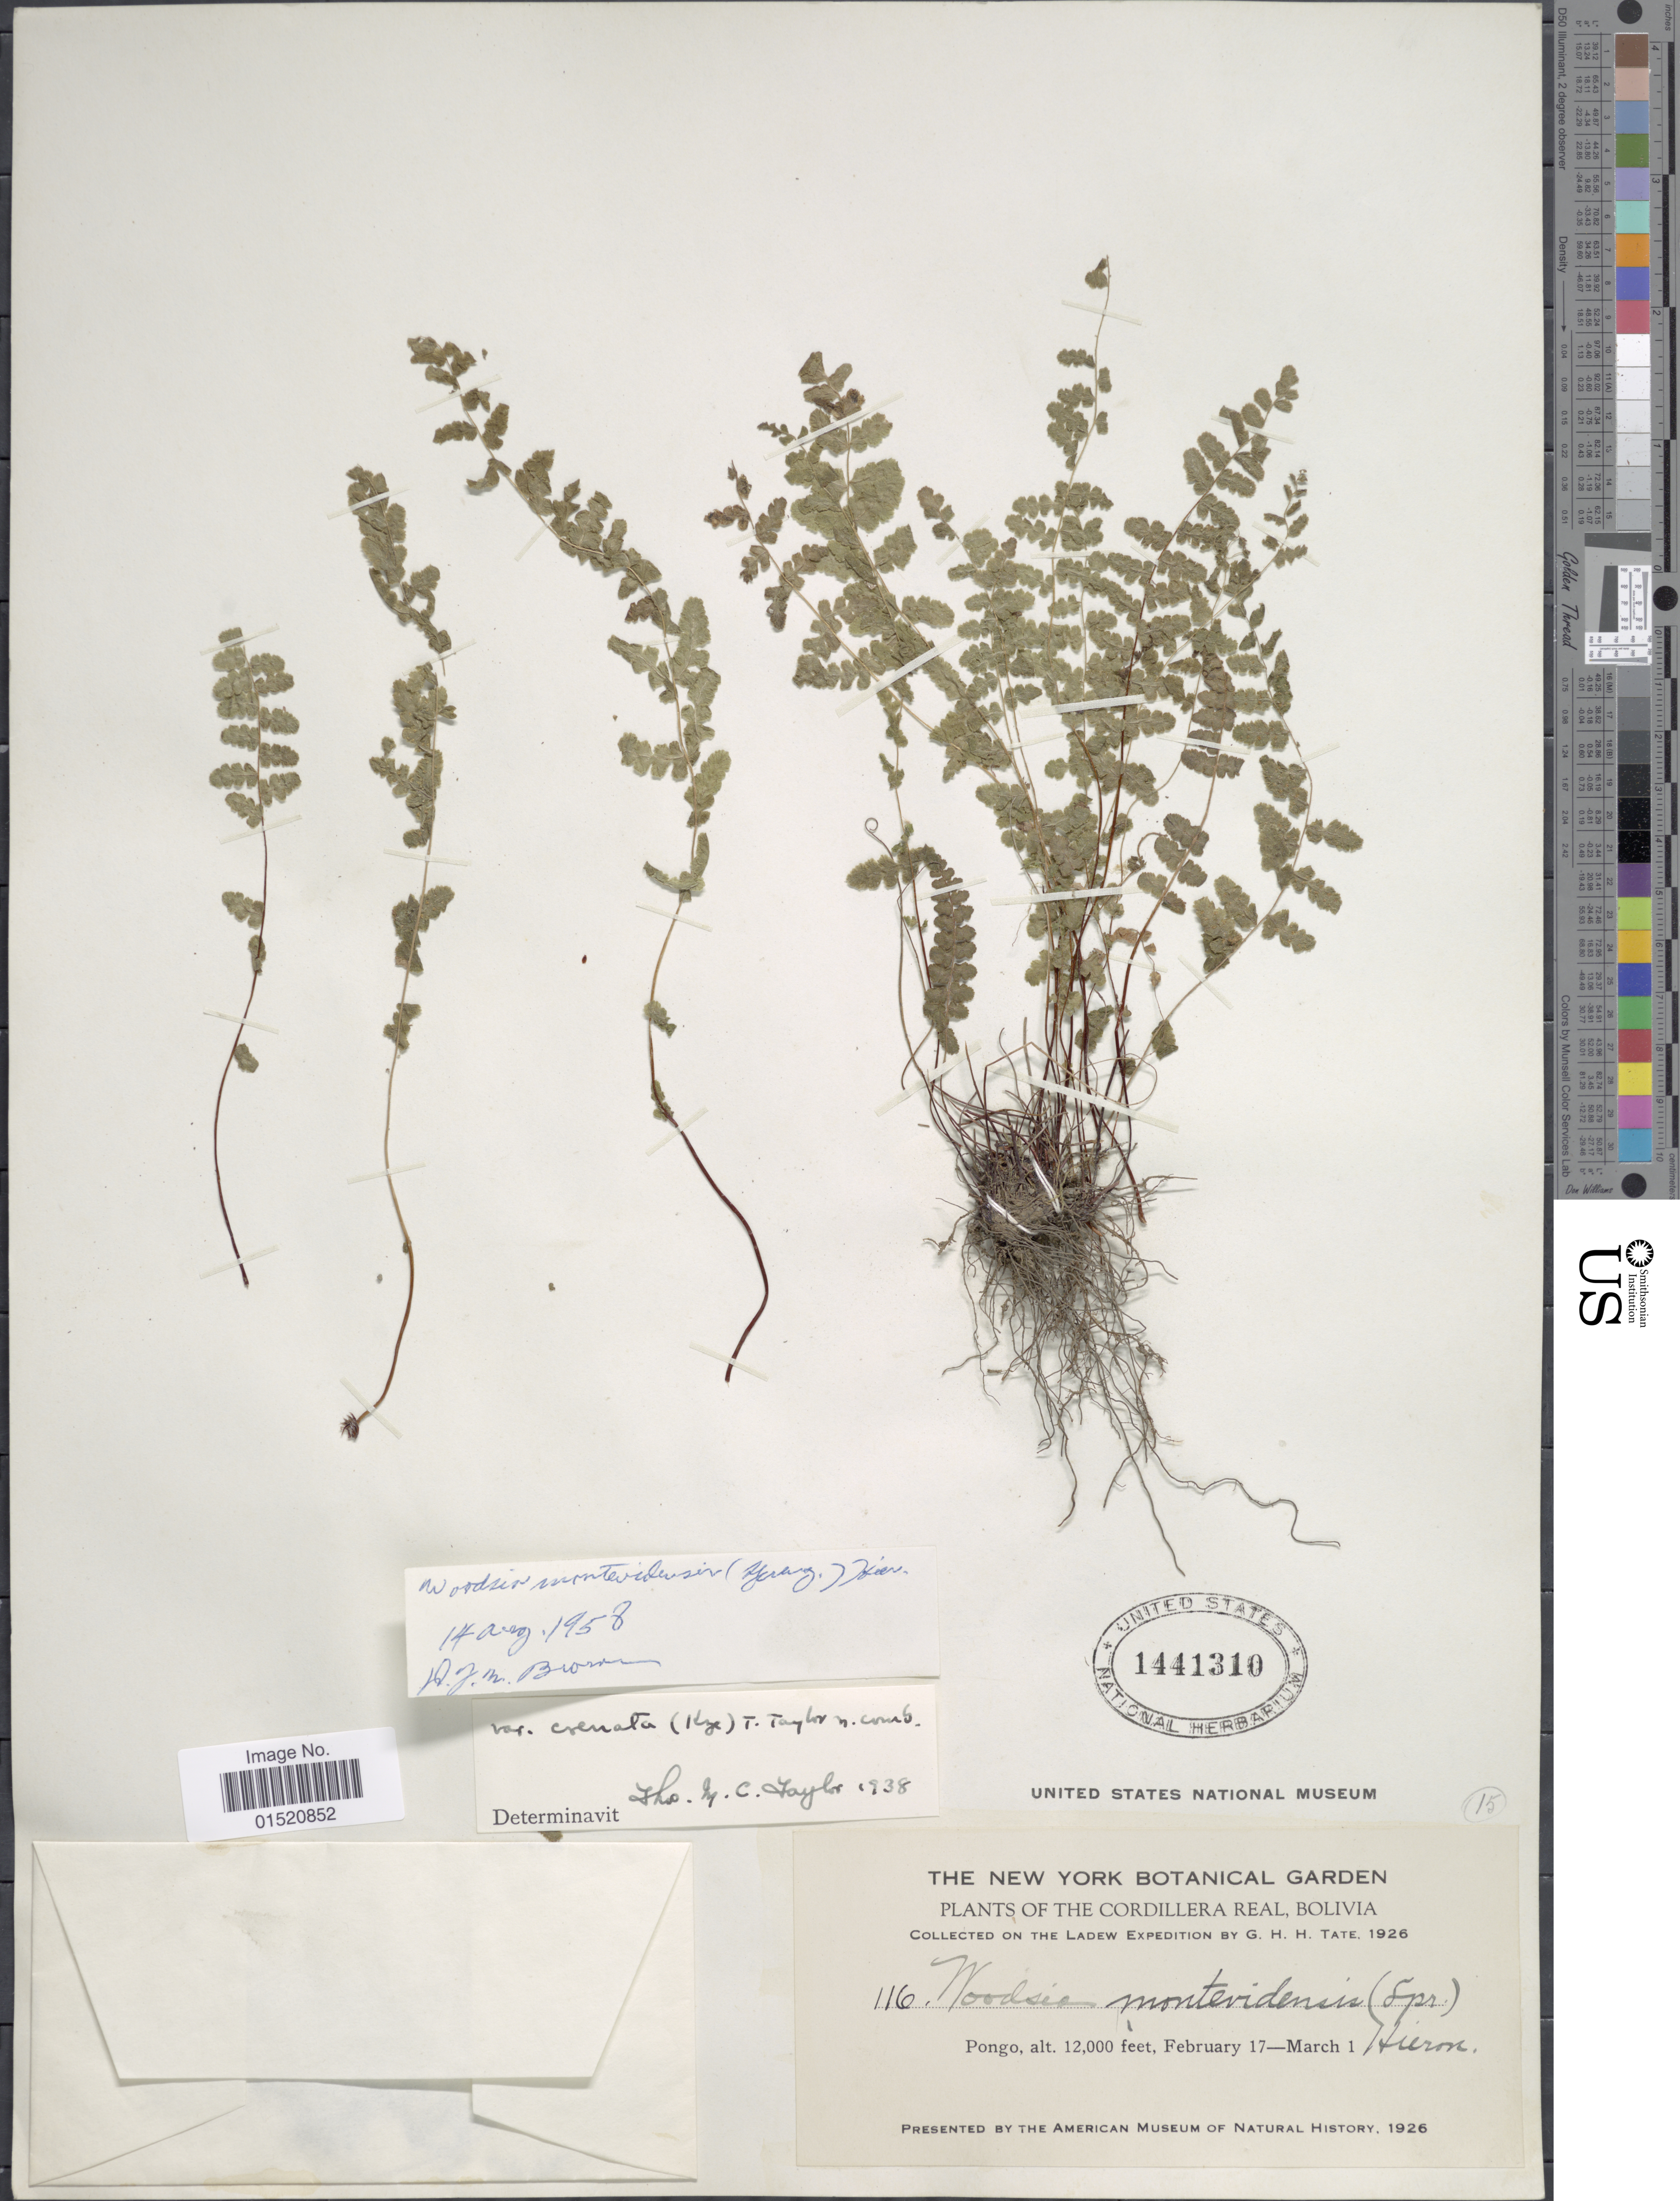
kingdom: Plantae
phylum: Tracheophyta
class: Polypodiopsida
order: Polypodiales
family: Woodsiaceae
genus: Woodsia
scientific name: Woodsia montevidensis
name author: (Spreng.) Hieron.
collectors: G. H. H.Tate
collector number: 116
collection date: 1926-02-17/1926-03-01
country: Bolivia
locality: The Cordillera Real, Pongo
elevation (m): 3658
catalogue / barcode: US 1441310